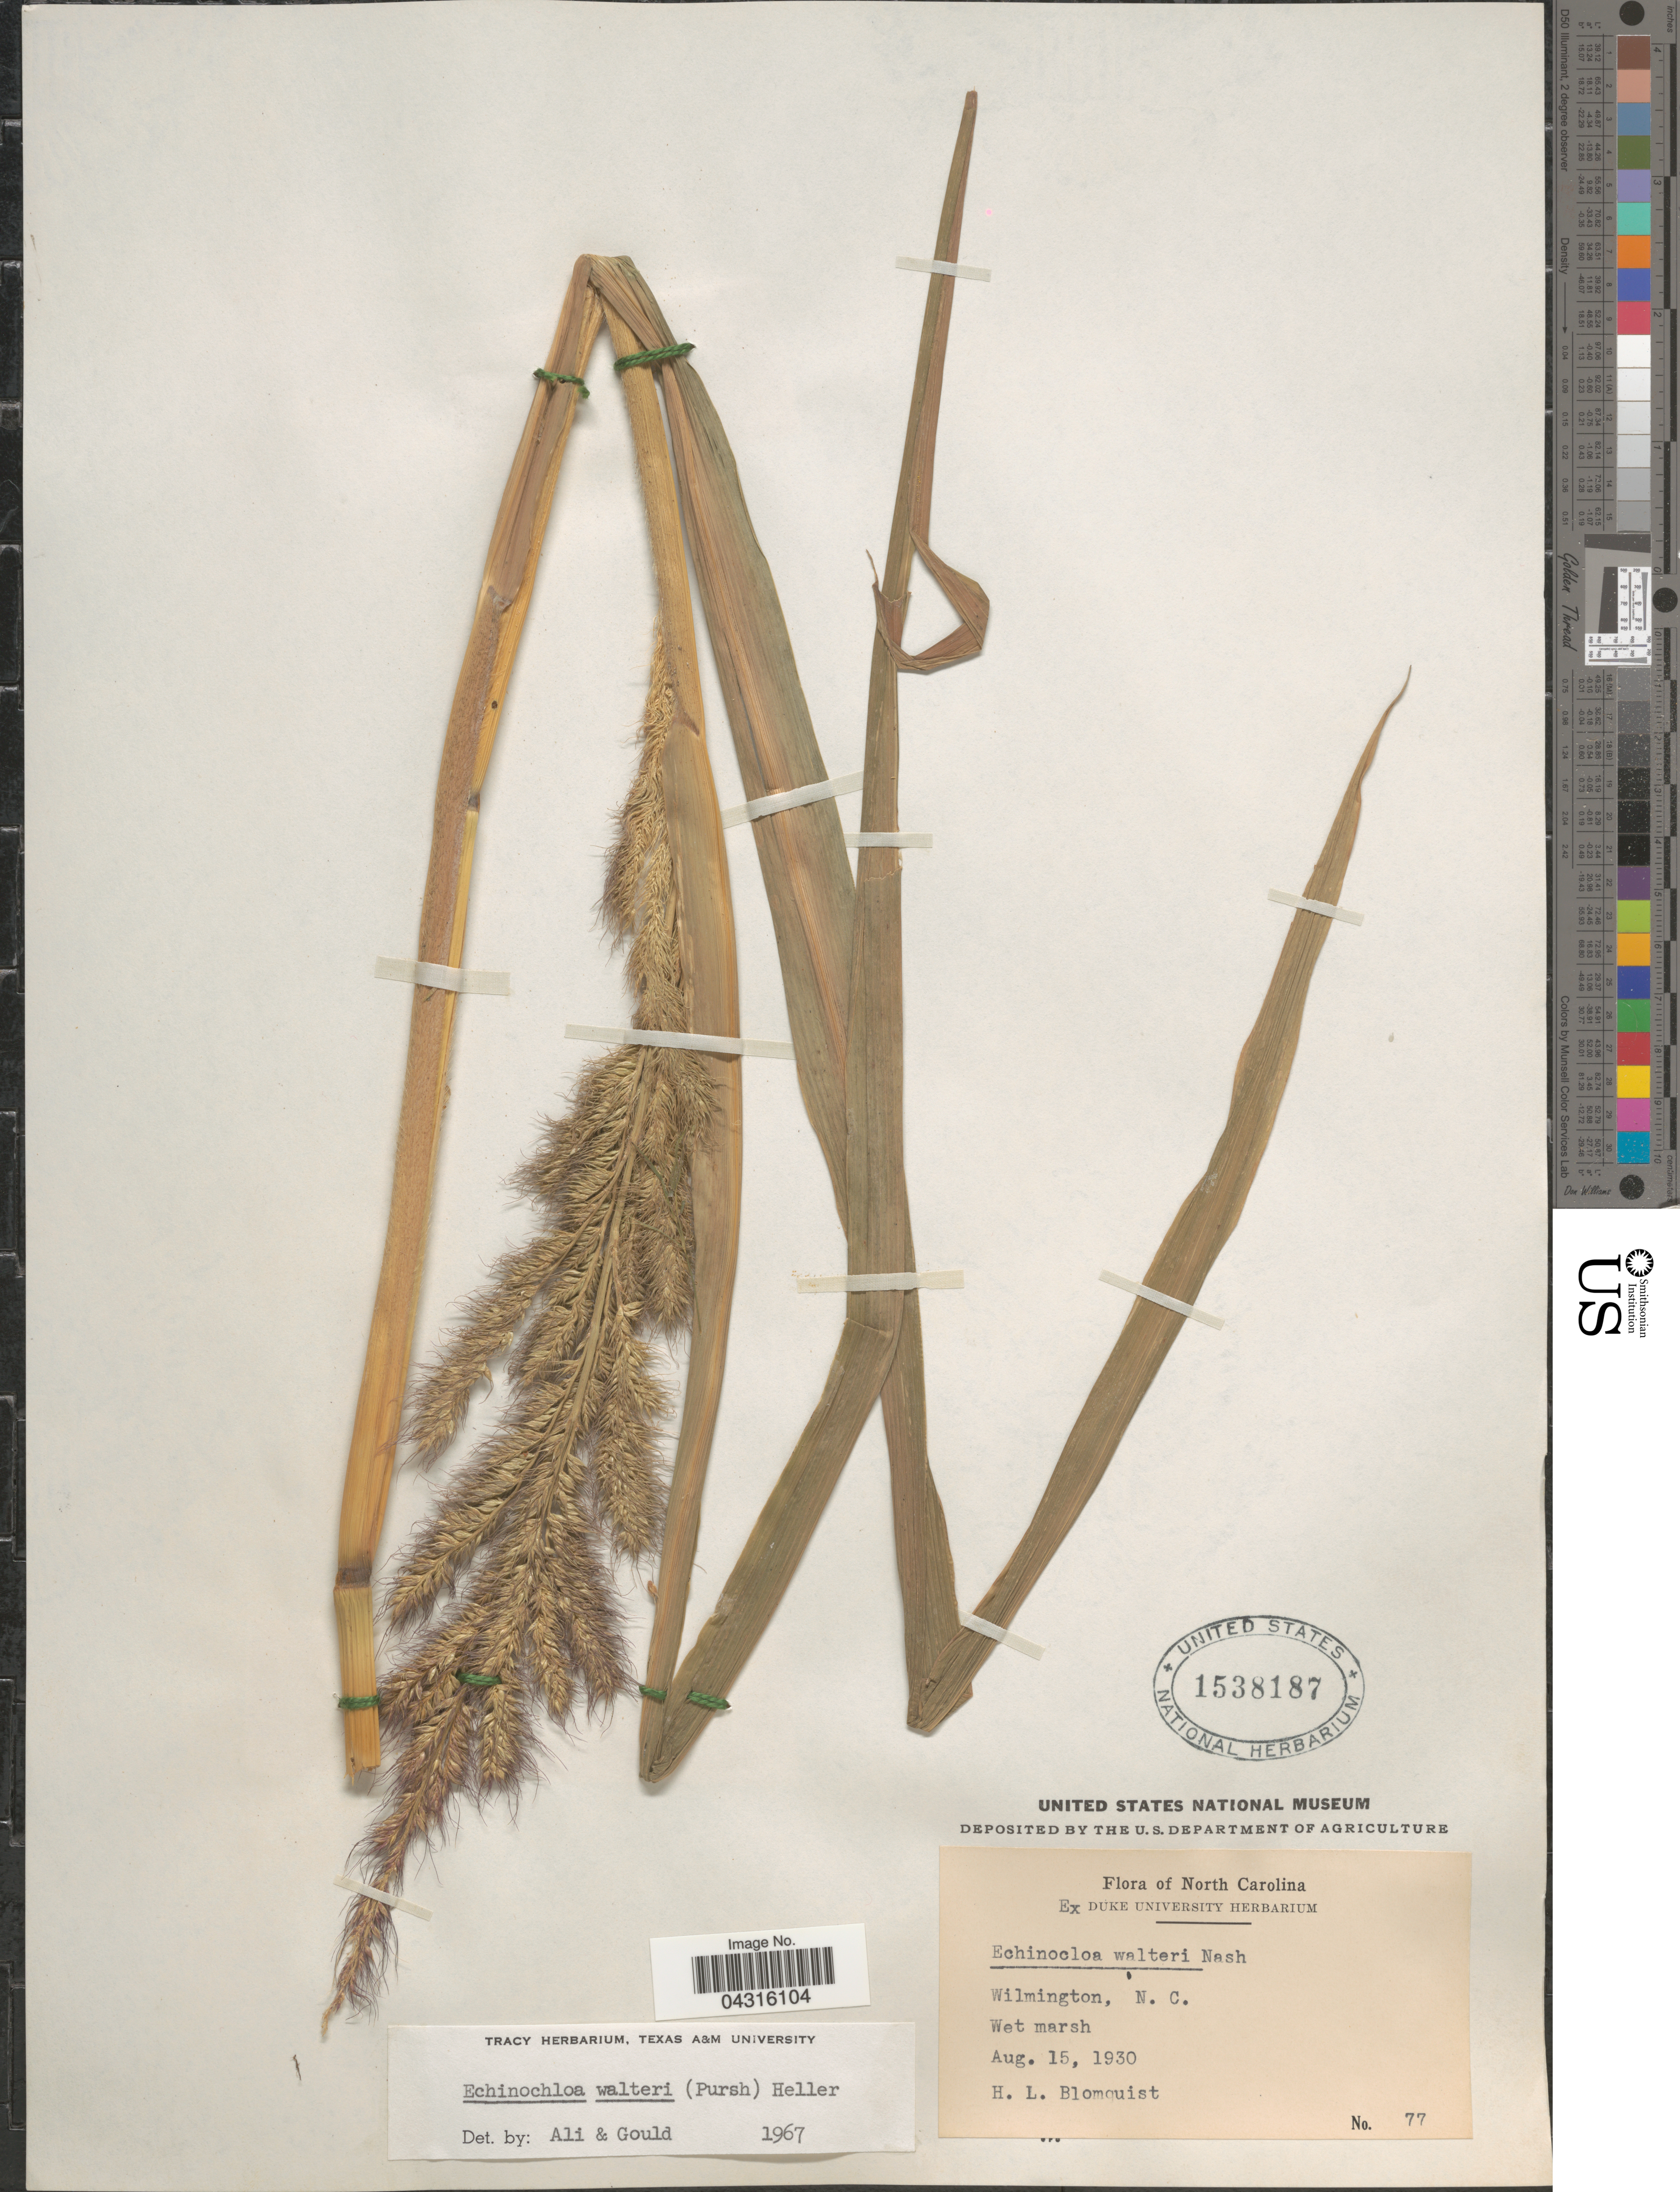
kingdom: Plantae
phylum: Tracheophyta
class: Liliopsida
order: Poales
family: Poaceae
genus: Echinochloa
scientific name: Echinochloa walteri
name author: (Pursh) A. Heller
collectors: H. Blomquist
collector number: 77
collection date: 1930-08-15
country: United States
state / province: North Carolina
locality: Wilmington.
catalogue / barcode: US 1538187